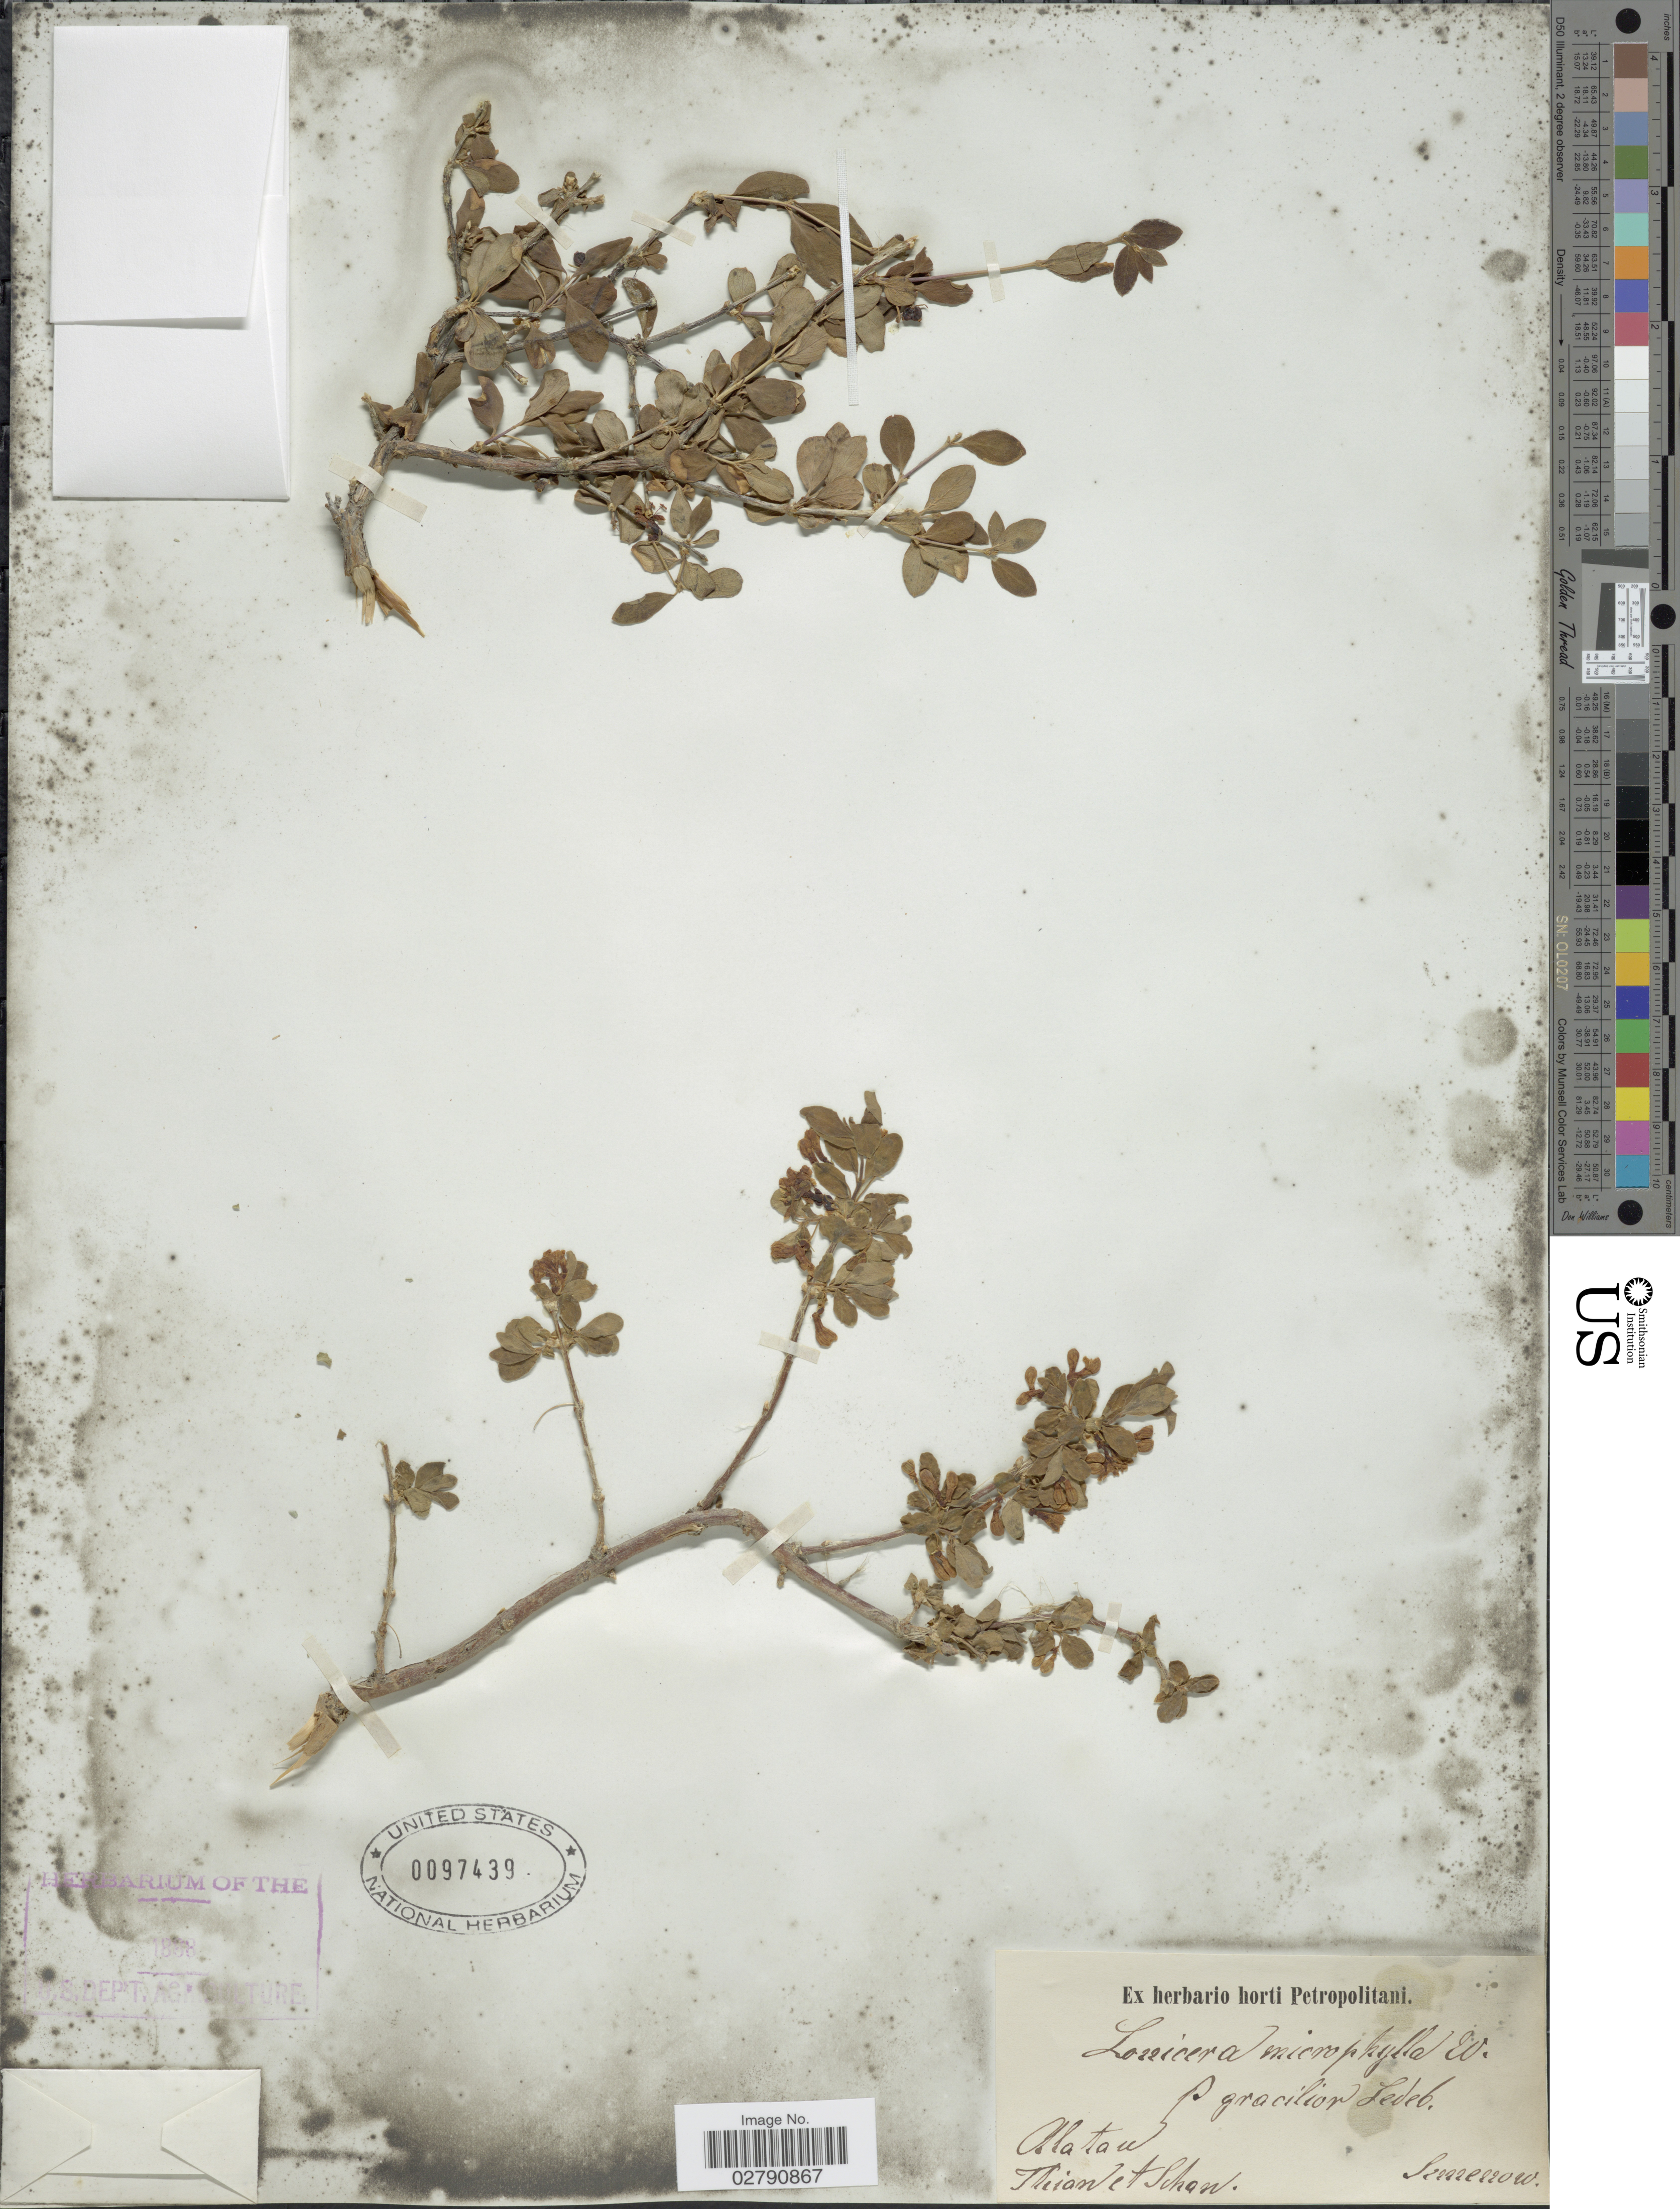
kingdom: Plantae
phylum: Tracheophyta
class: Magnoliopsida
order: Dipsacales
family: Caprifoliaceae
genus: Lonicera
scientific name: Lonicera microphylla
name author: Willd. ex Schult.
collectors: P. P. Semenov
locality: Alatau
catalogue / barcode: US 97439